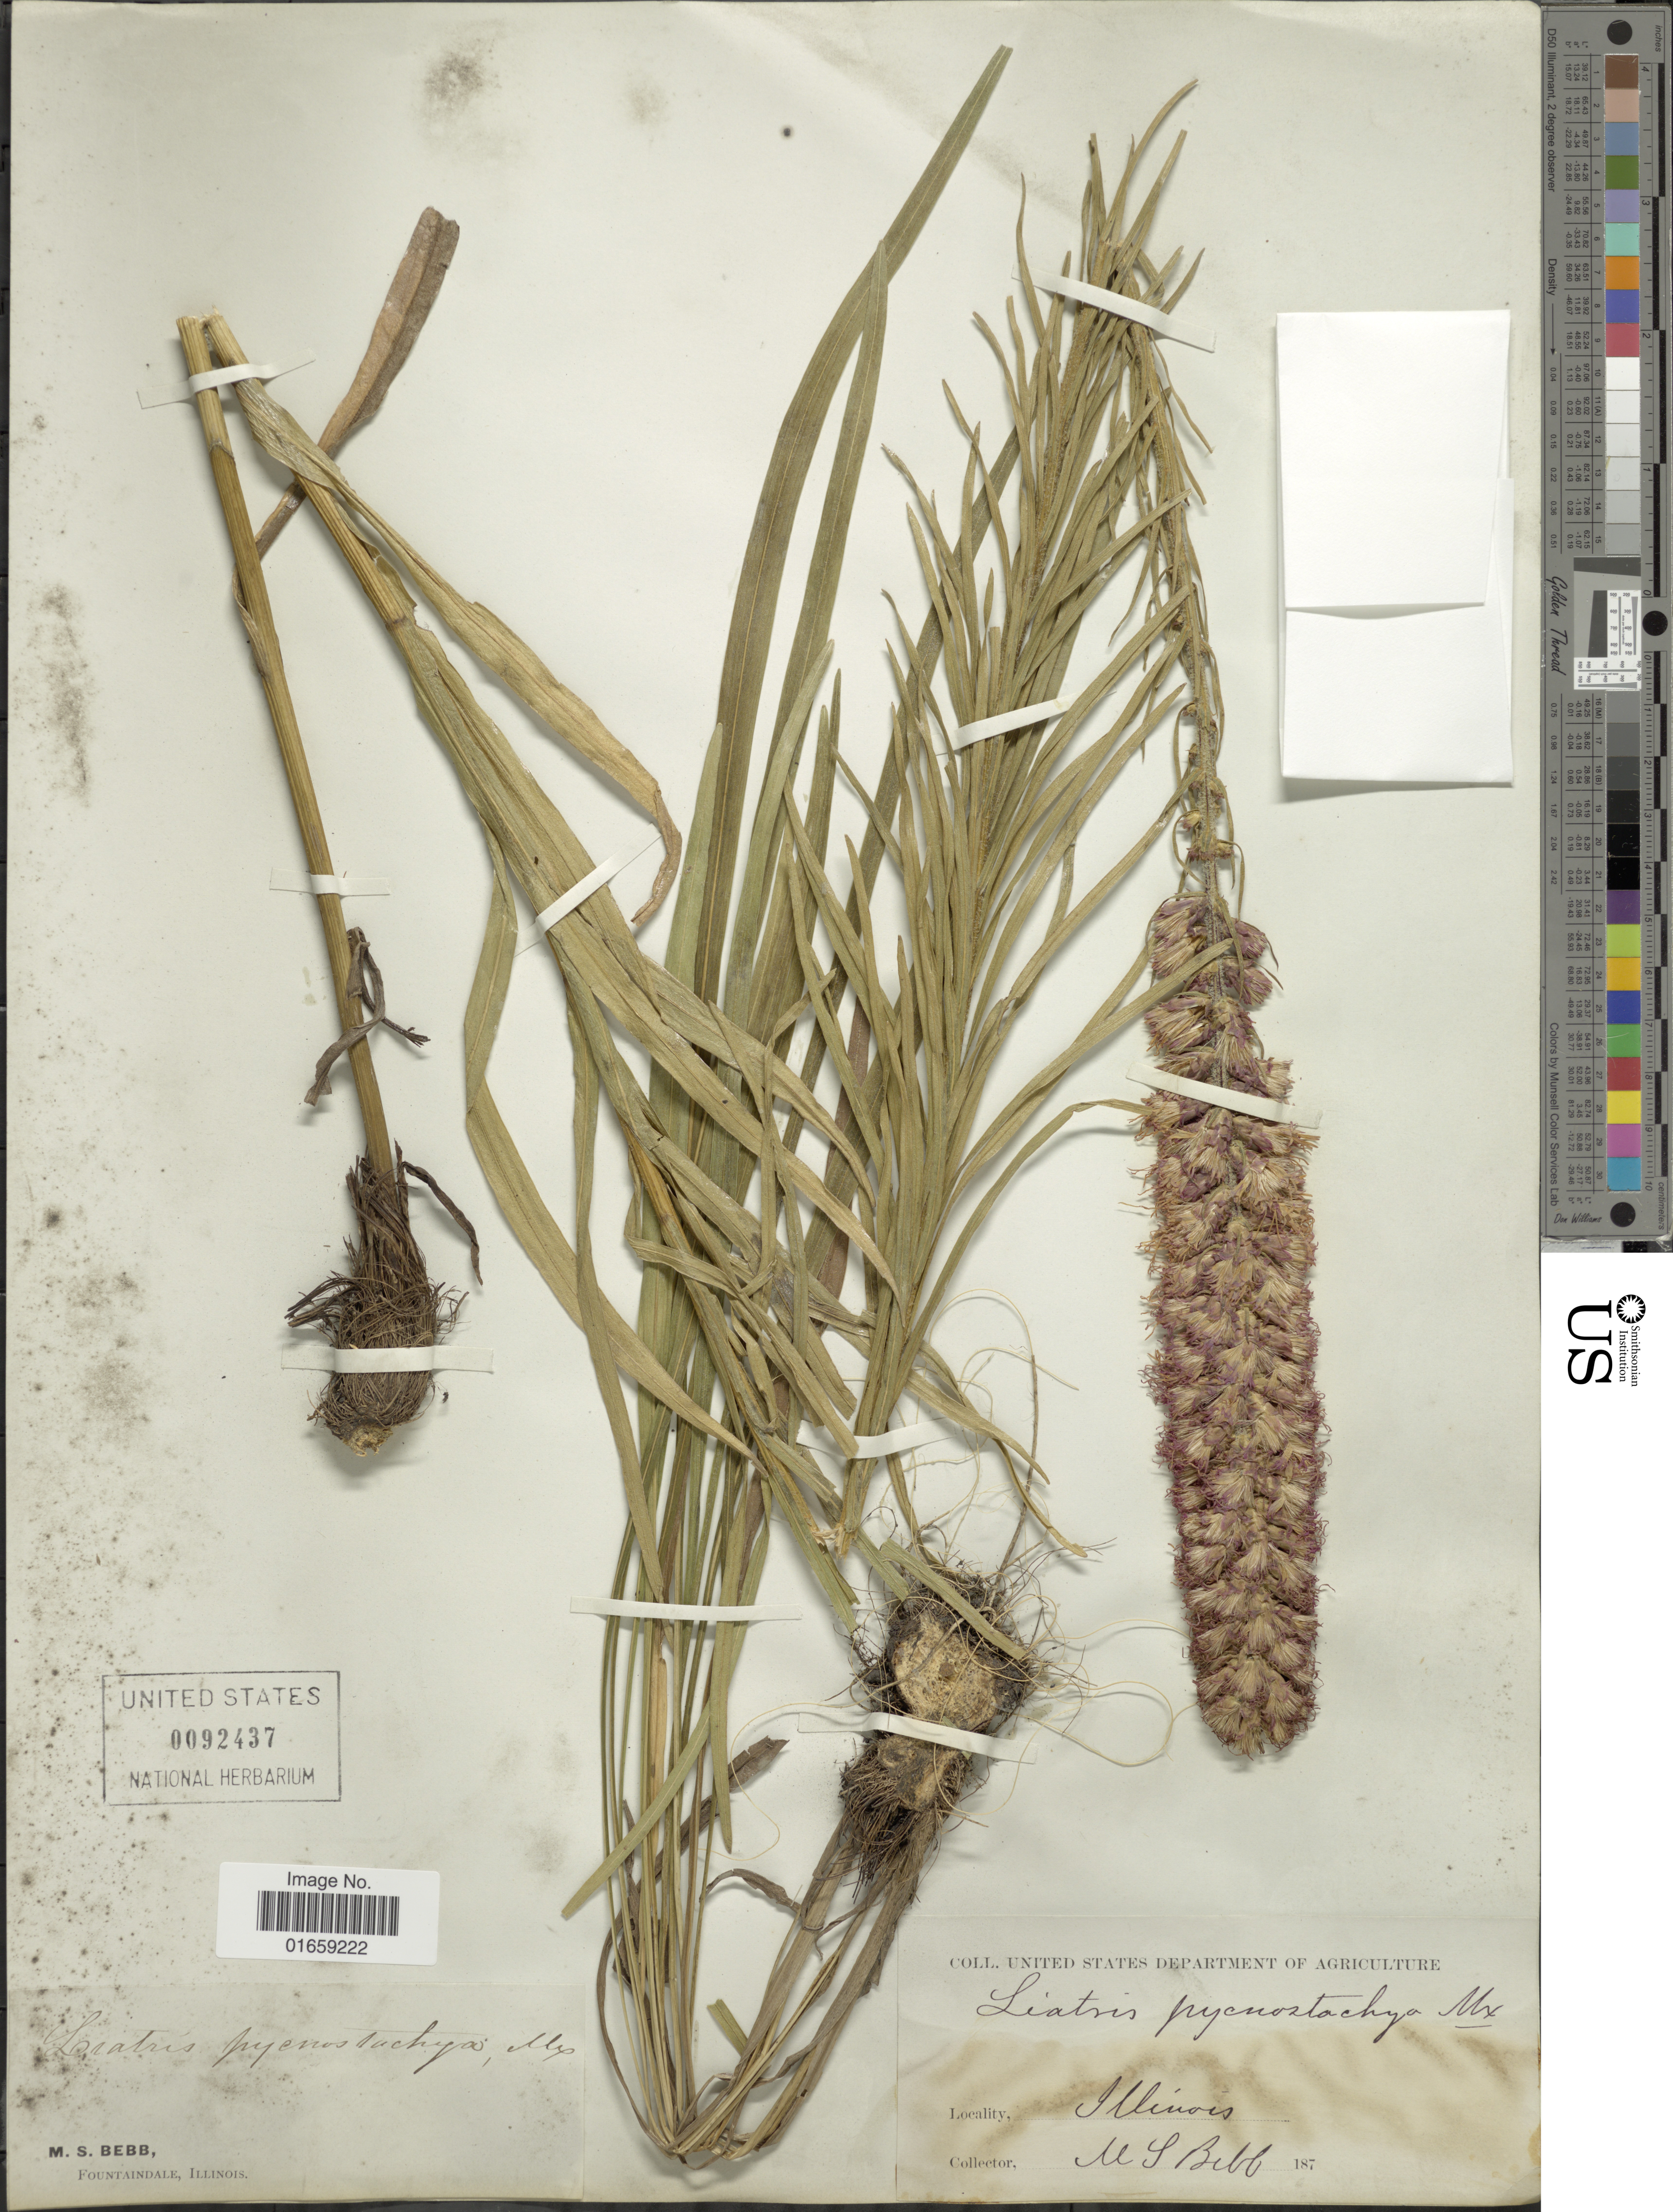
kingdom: Plantae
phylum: Tracheophyta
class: Magnoliopsida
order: Asterales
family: Asteraceae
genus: Liatris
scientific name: Liatris pycnostachya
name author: Michx.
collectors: M. Bebb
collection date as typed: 187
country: United States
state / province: Illinois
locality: Fountaindale, Illinois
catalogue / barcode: US 92437